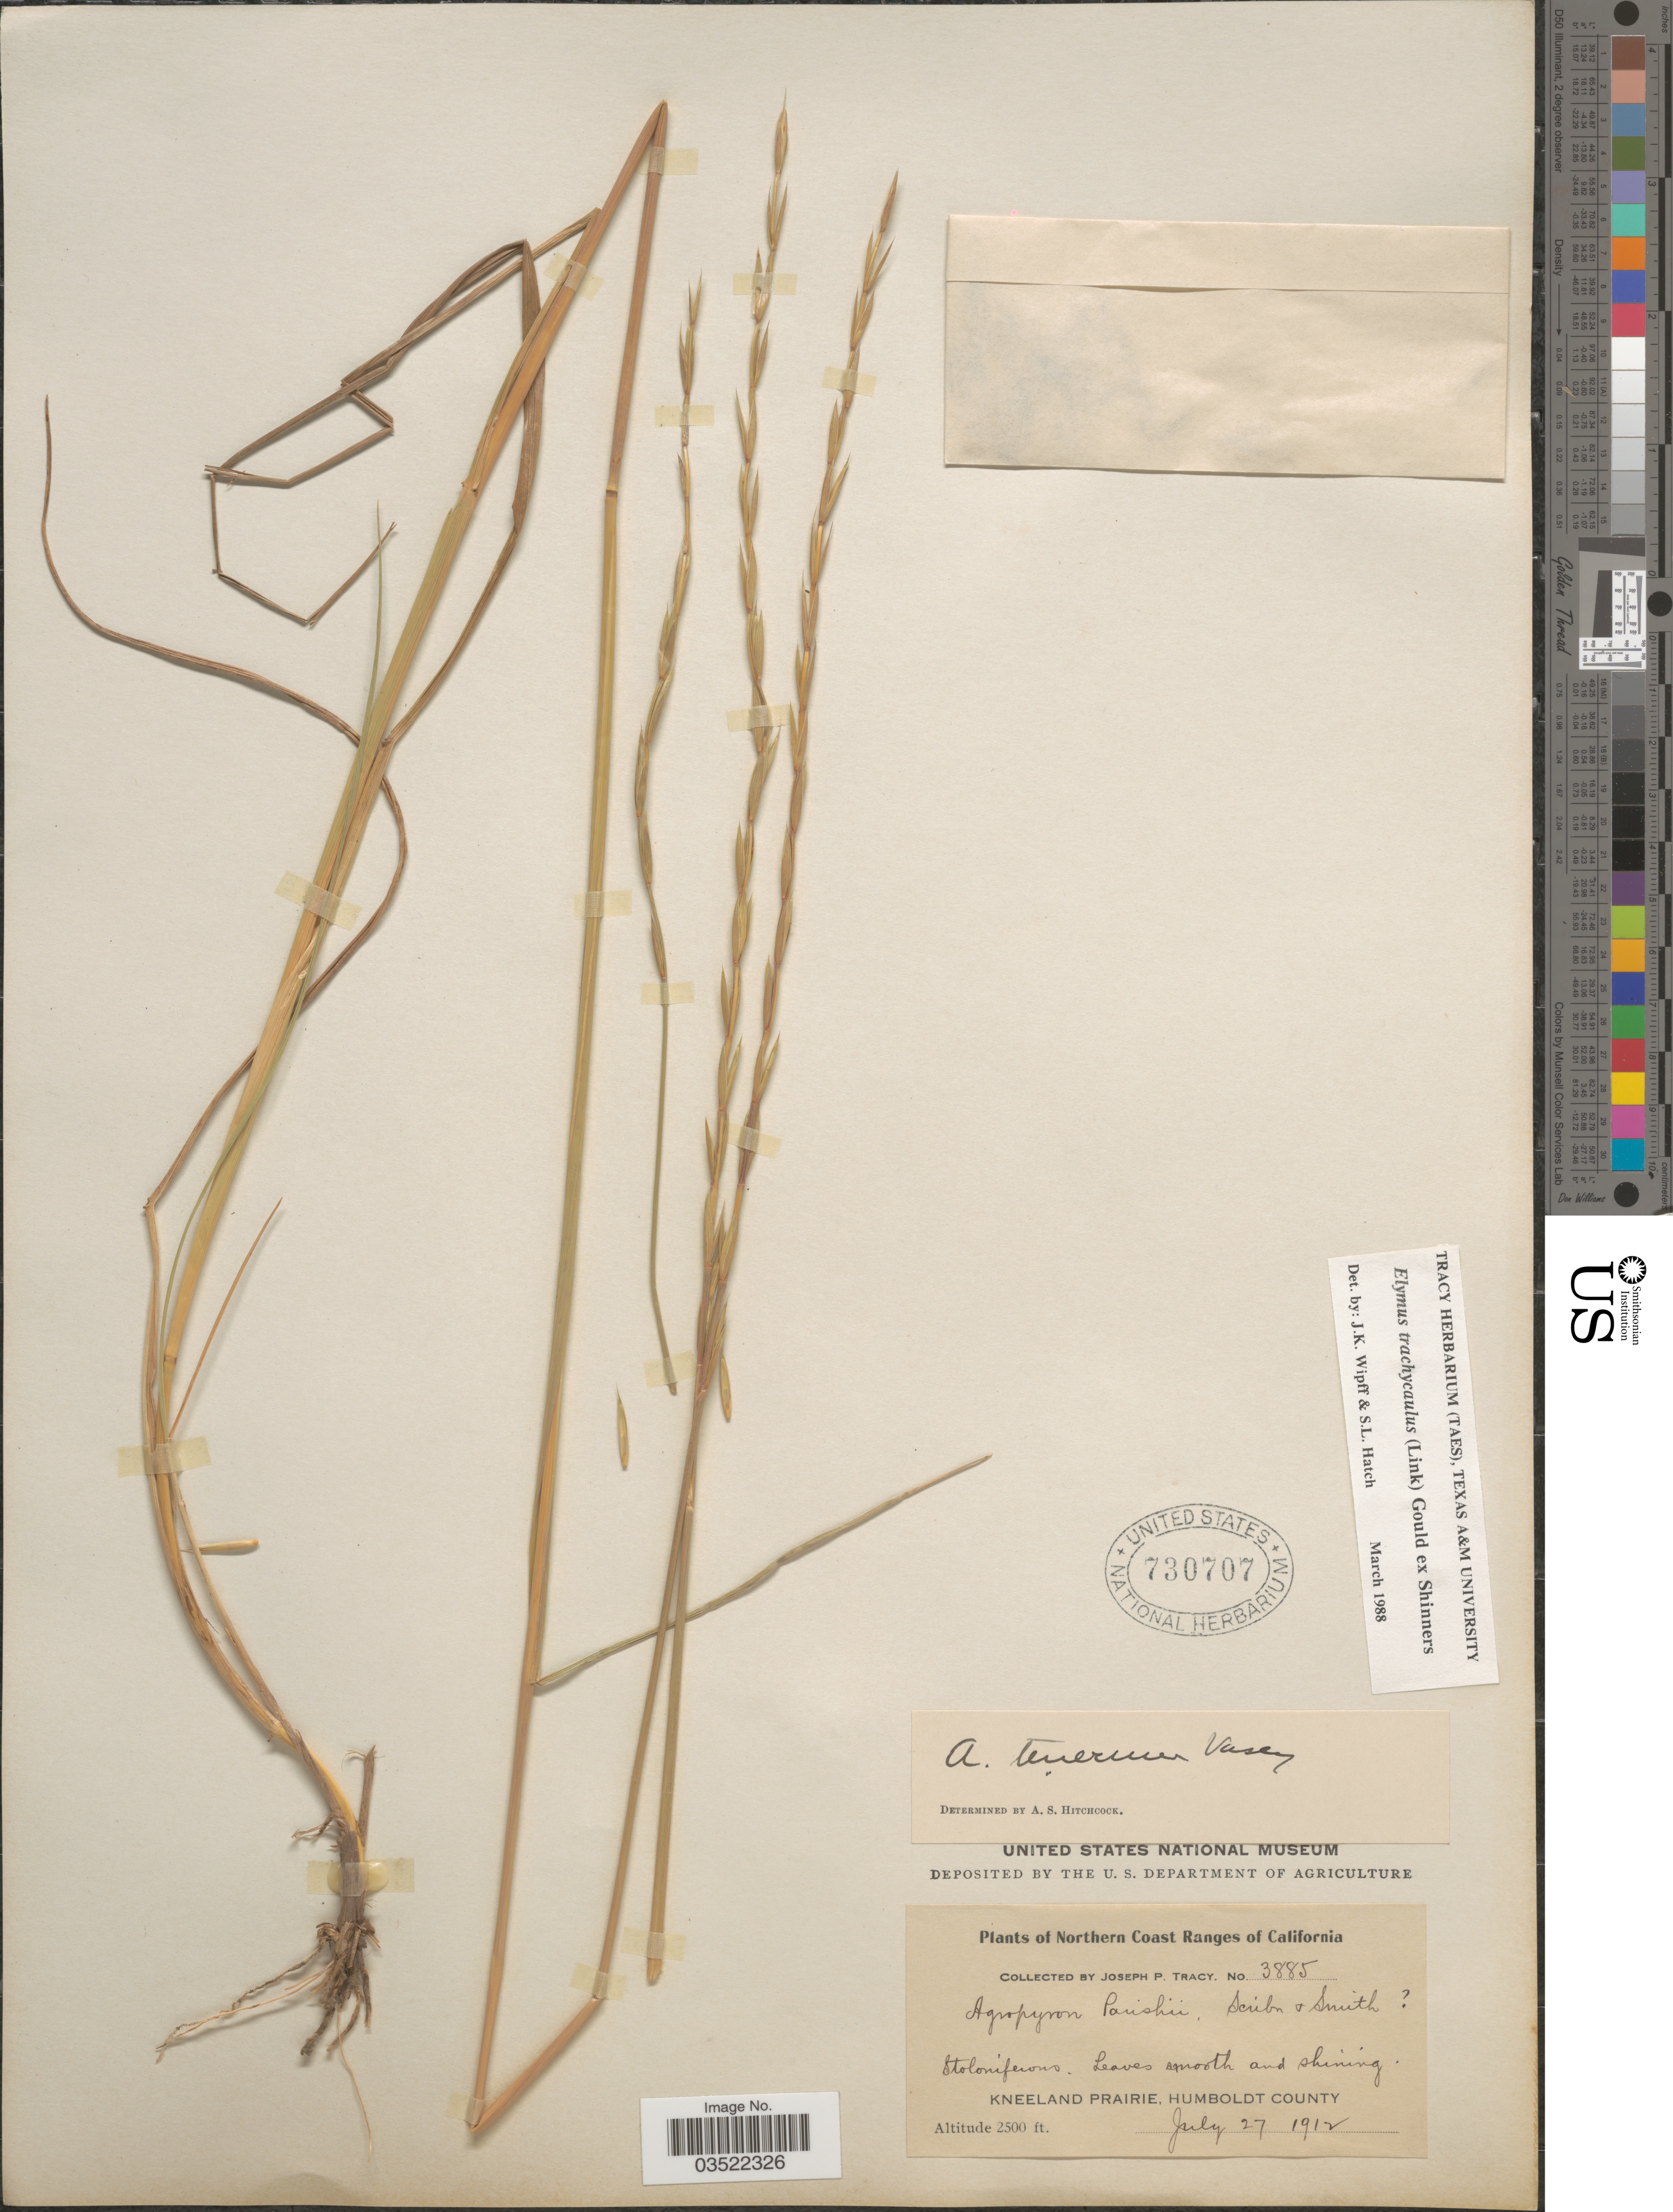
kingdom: Plantae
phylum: Tracheophyta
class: Liliopsida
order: Poales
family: Poaceae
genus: Elymus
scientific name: Elymus trachycaulus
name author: (Link) Gould ex Shinners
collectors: J. Tracy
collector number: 3885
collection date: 1912-07-27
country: United States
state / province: California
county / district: Humboldt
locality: Northern Coast Ranges of California. Kneeland Prairie, Humboldt County.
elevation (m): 762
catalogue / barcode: US 730707